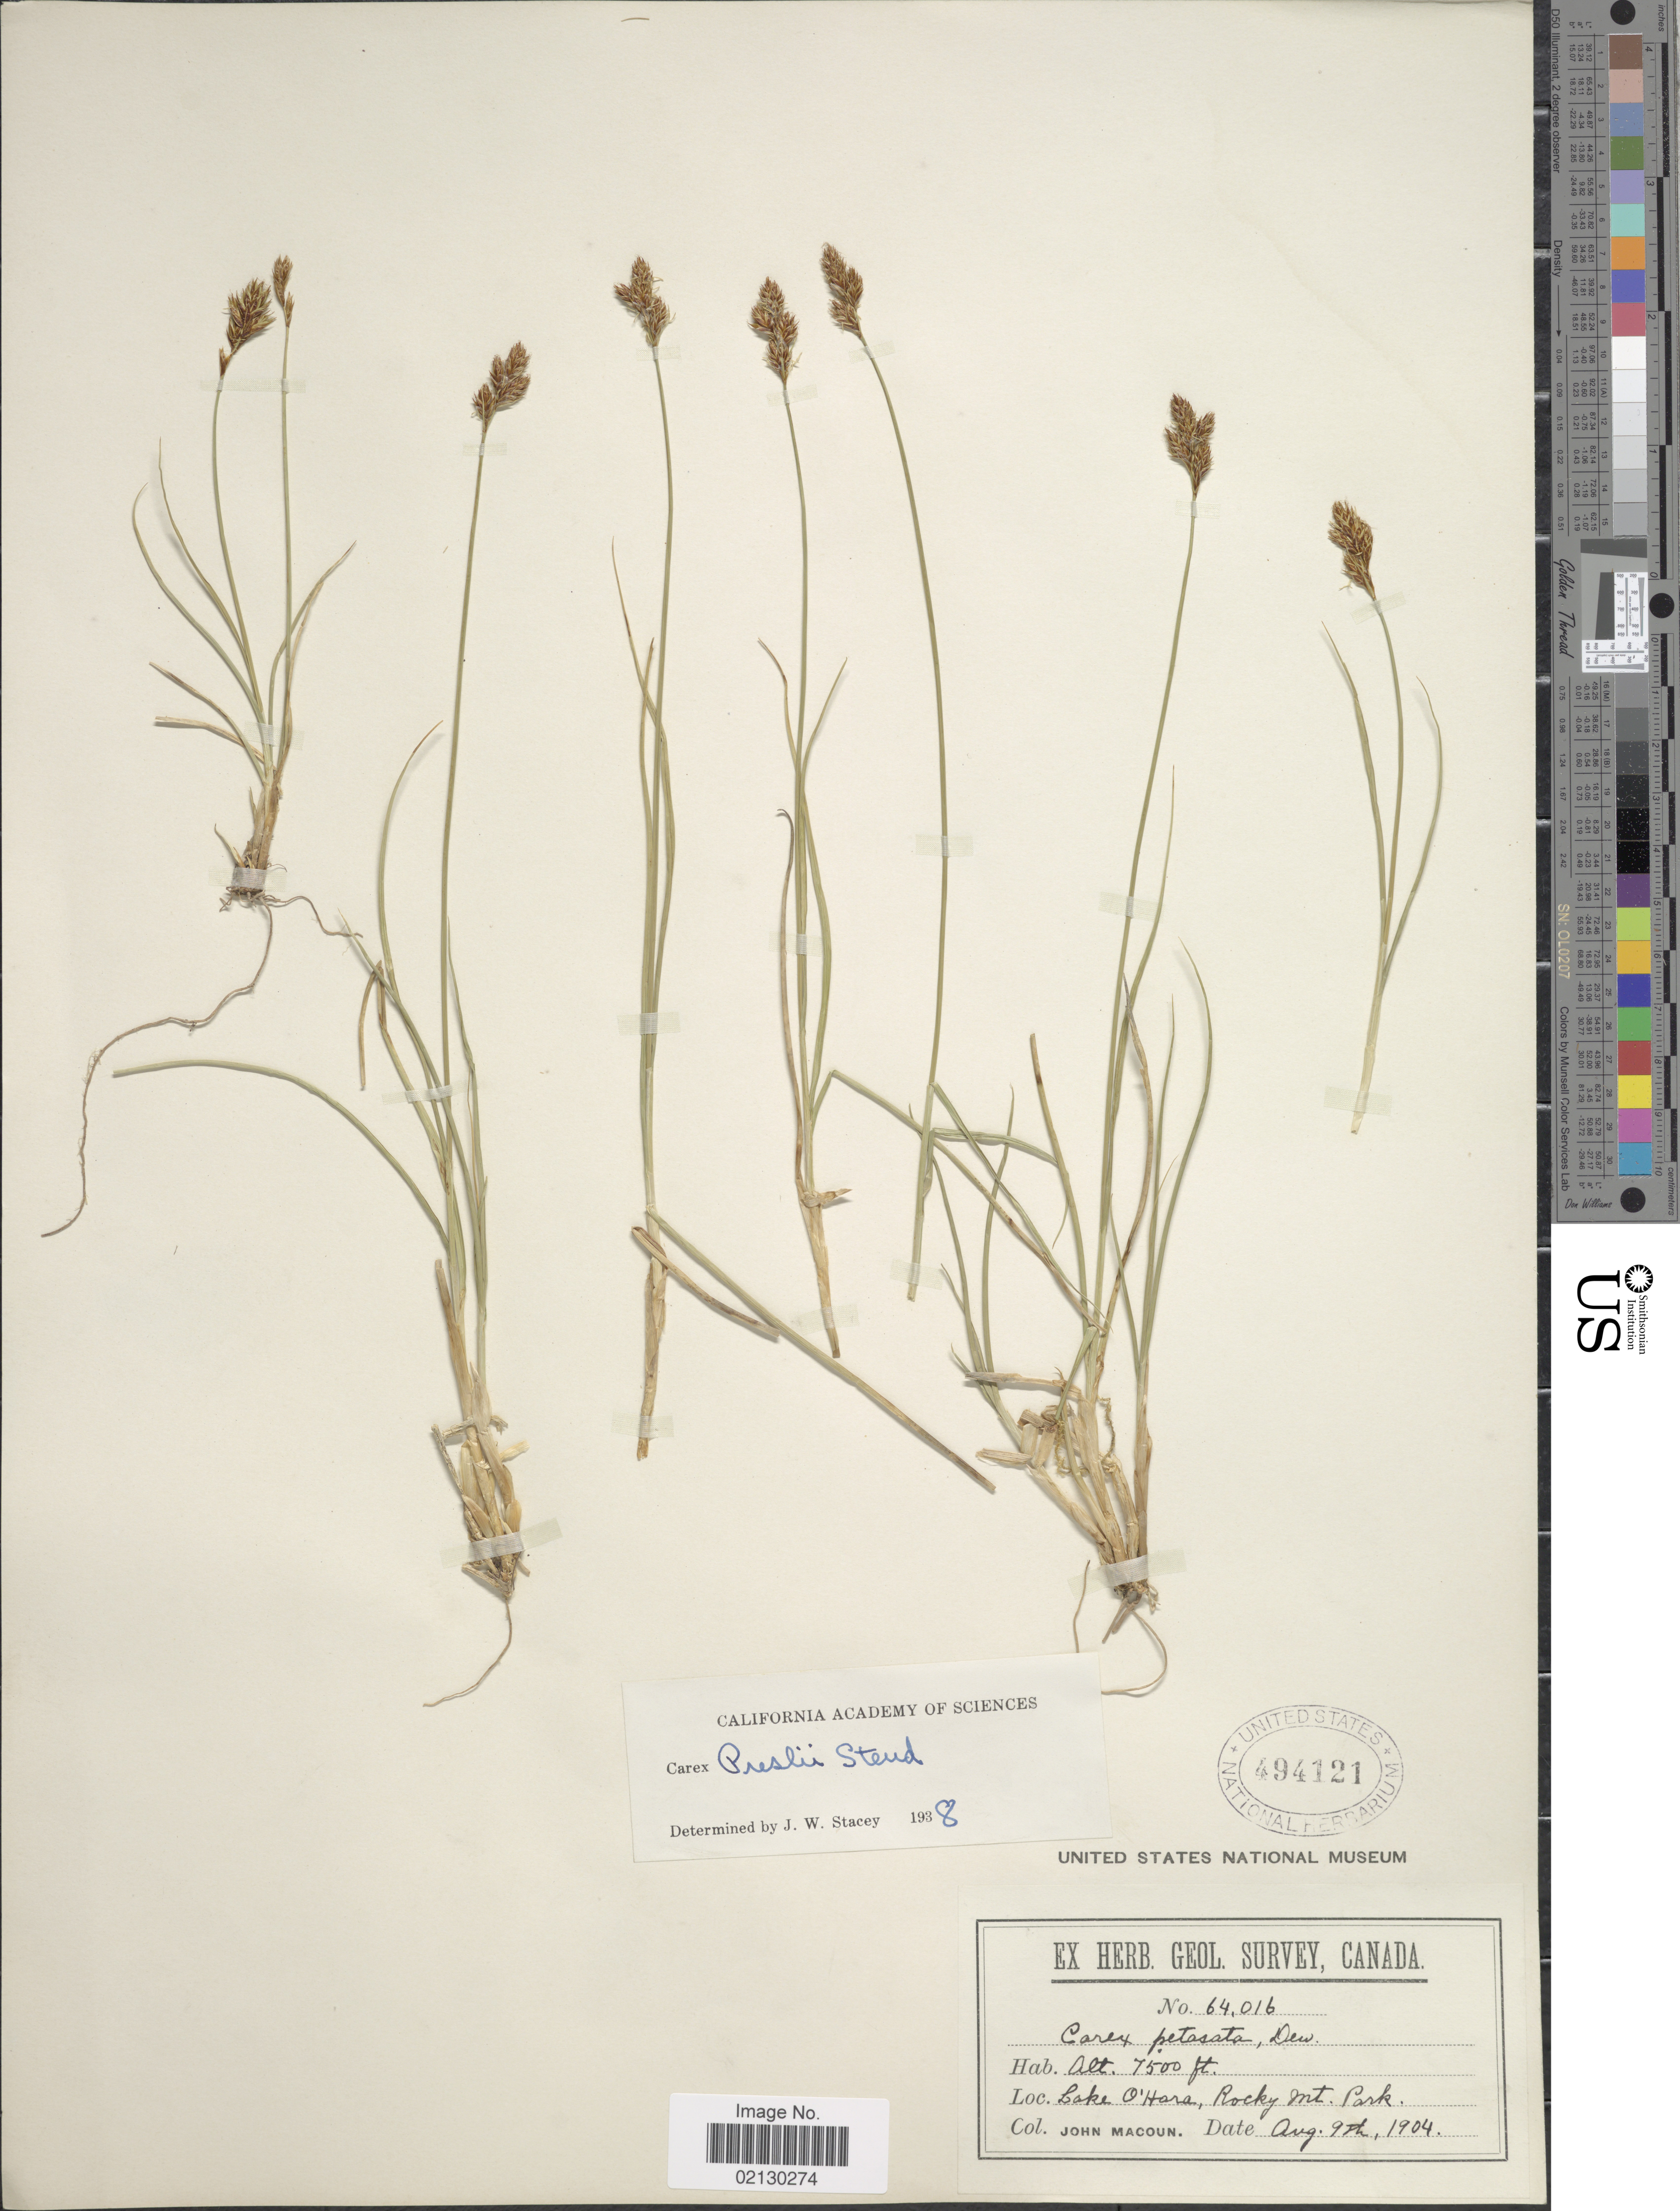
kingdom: Plantae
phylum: Tracheophyta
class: Liliopsida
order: Poales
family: Cyperaceae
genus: Carex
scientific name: Carex preslii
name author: Steud.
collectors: J. Macoun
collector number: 64016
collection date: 1904-08-09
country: Canada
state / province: British Columbia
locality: Lake O'Hara, Rocky Mt. Park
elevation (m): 2286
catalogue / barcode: US 494121